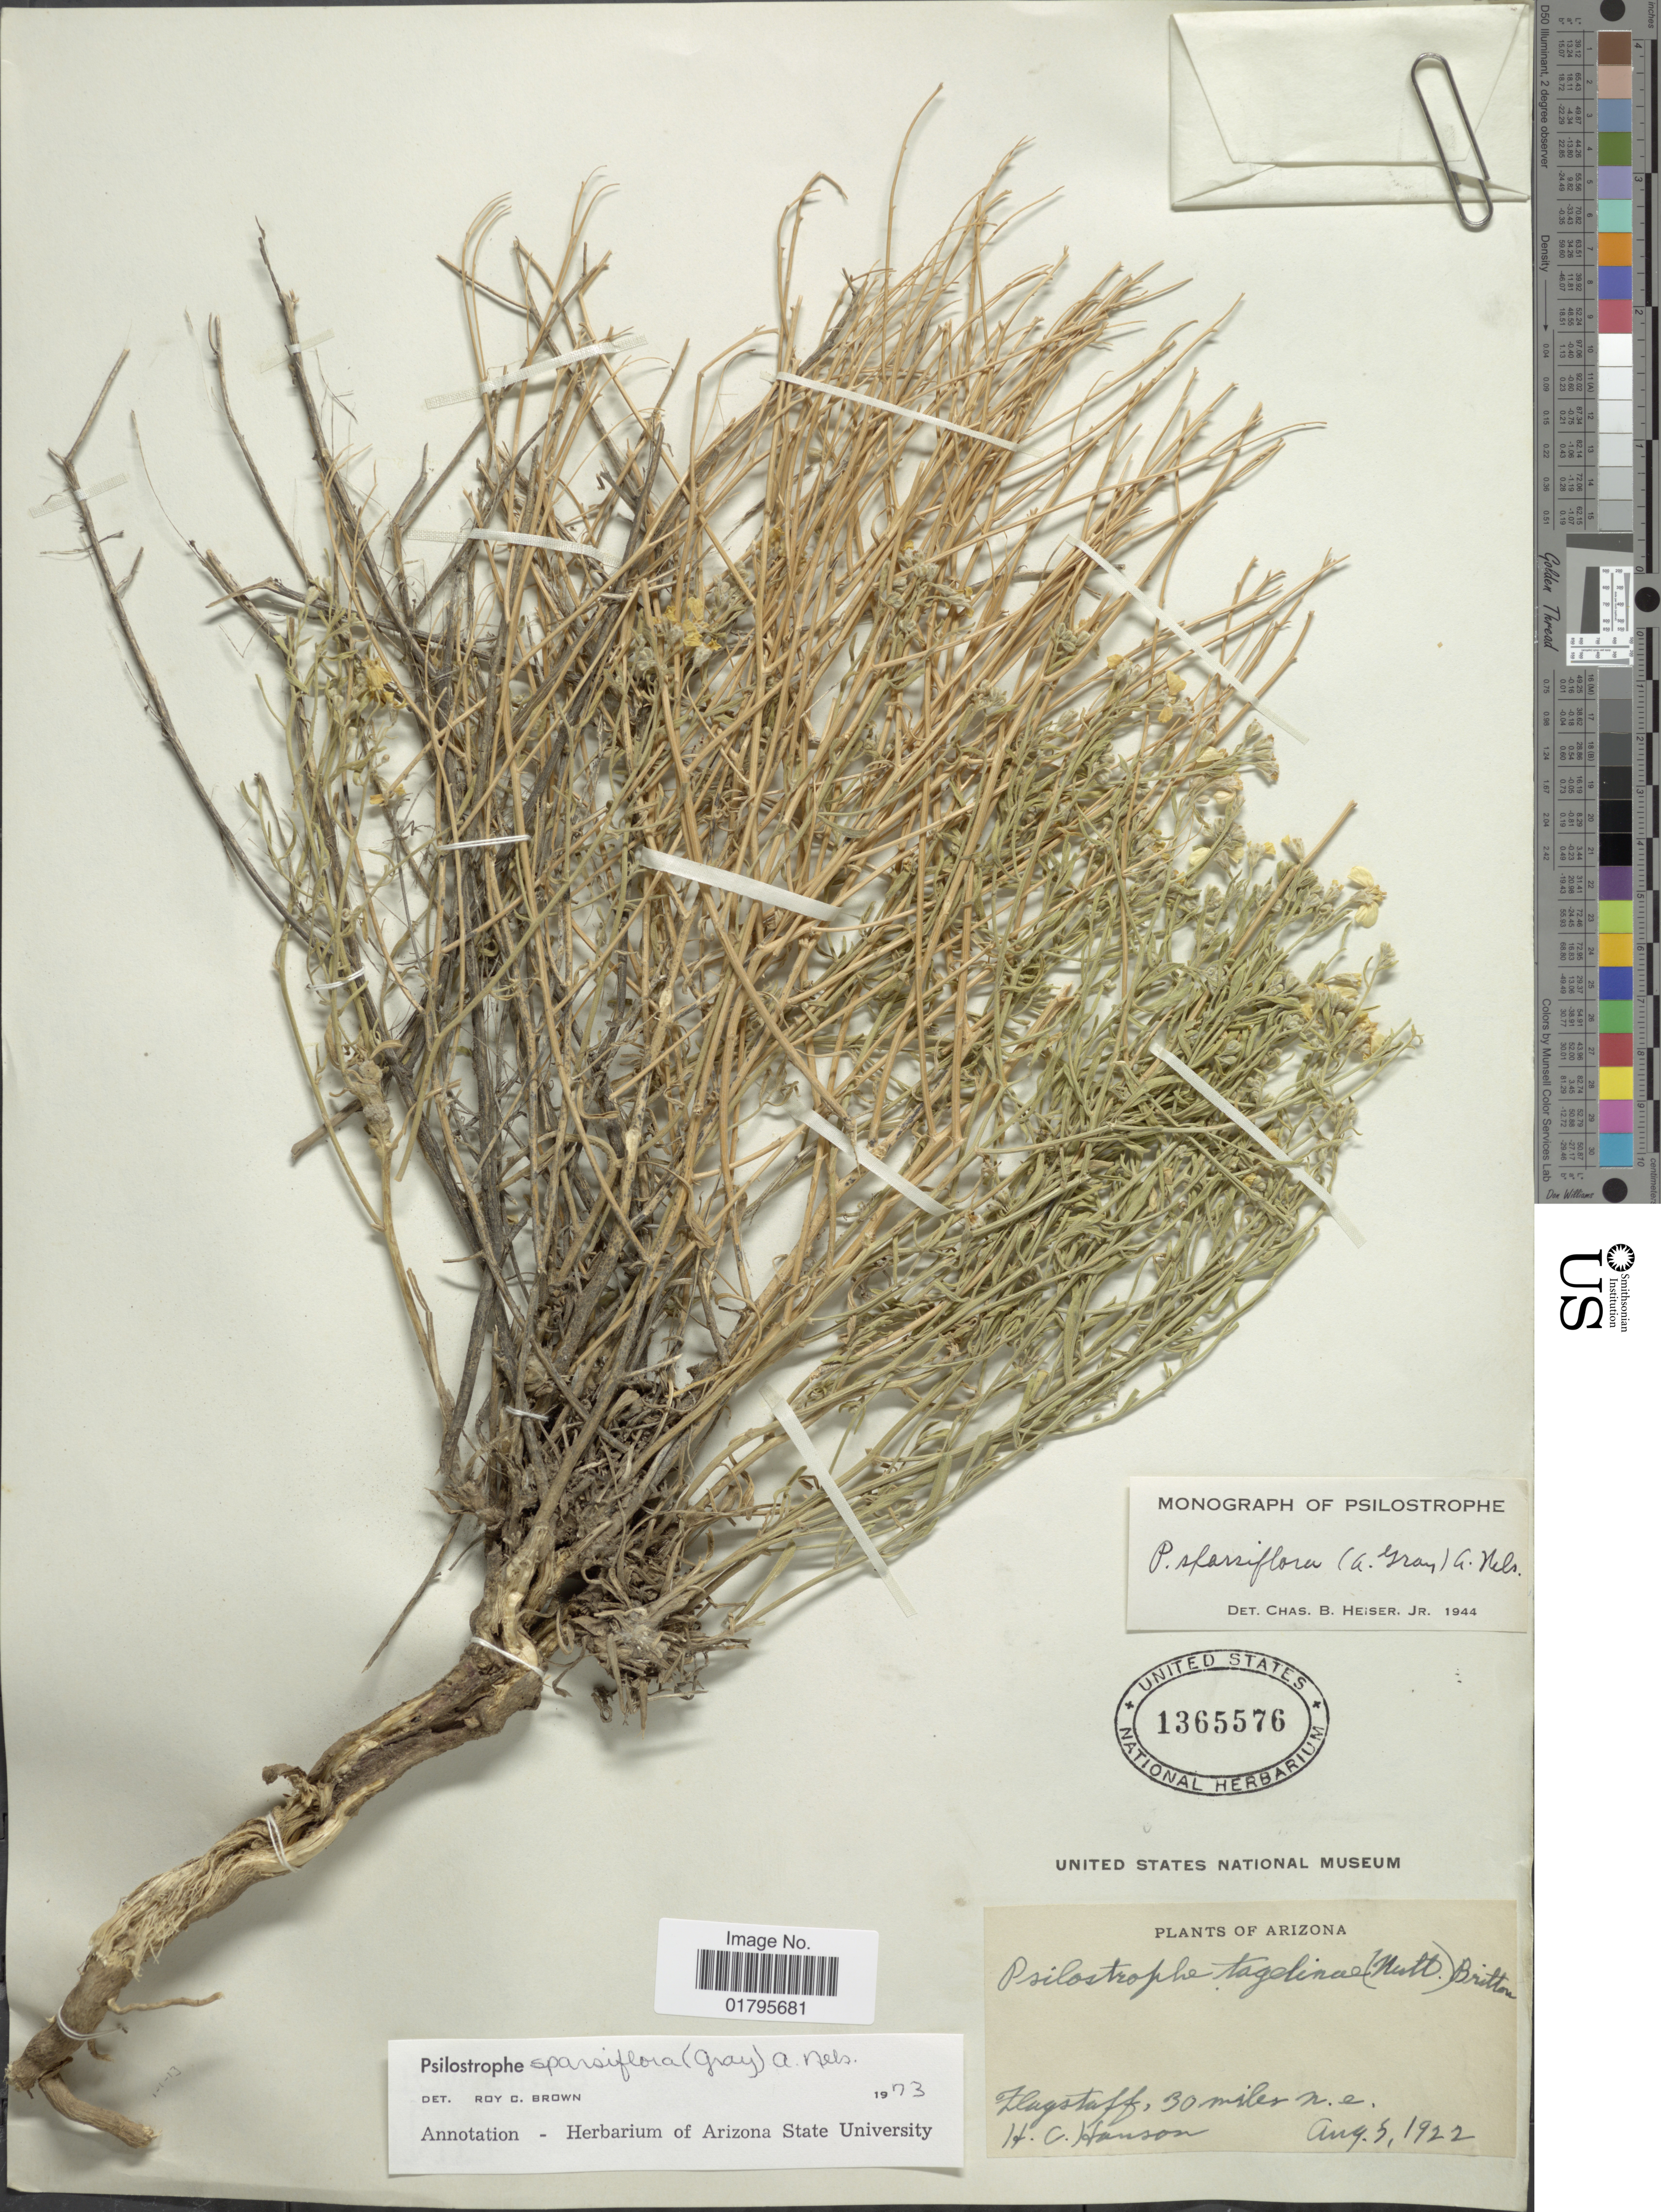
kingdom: Plantae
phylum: Tracheophyta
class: Magnoliopsida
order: Asterales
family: Asteraceae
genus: Psilostrophe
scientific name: Psilostrophe sparsiflora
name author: (A. Gray) A. Nelson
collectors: H. Hanson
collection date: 1922-08-05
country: United States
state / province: Arizona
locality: Flaggstaff, 30 miles n.e.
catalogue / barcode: US 1365576